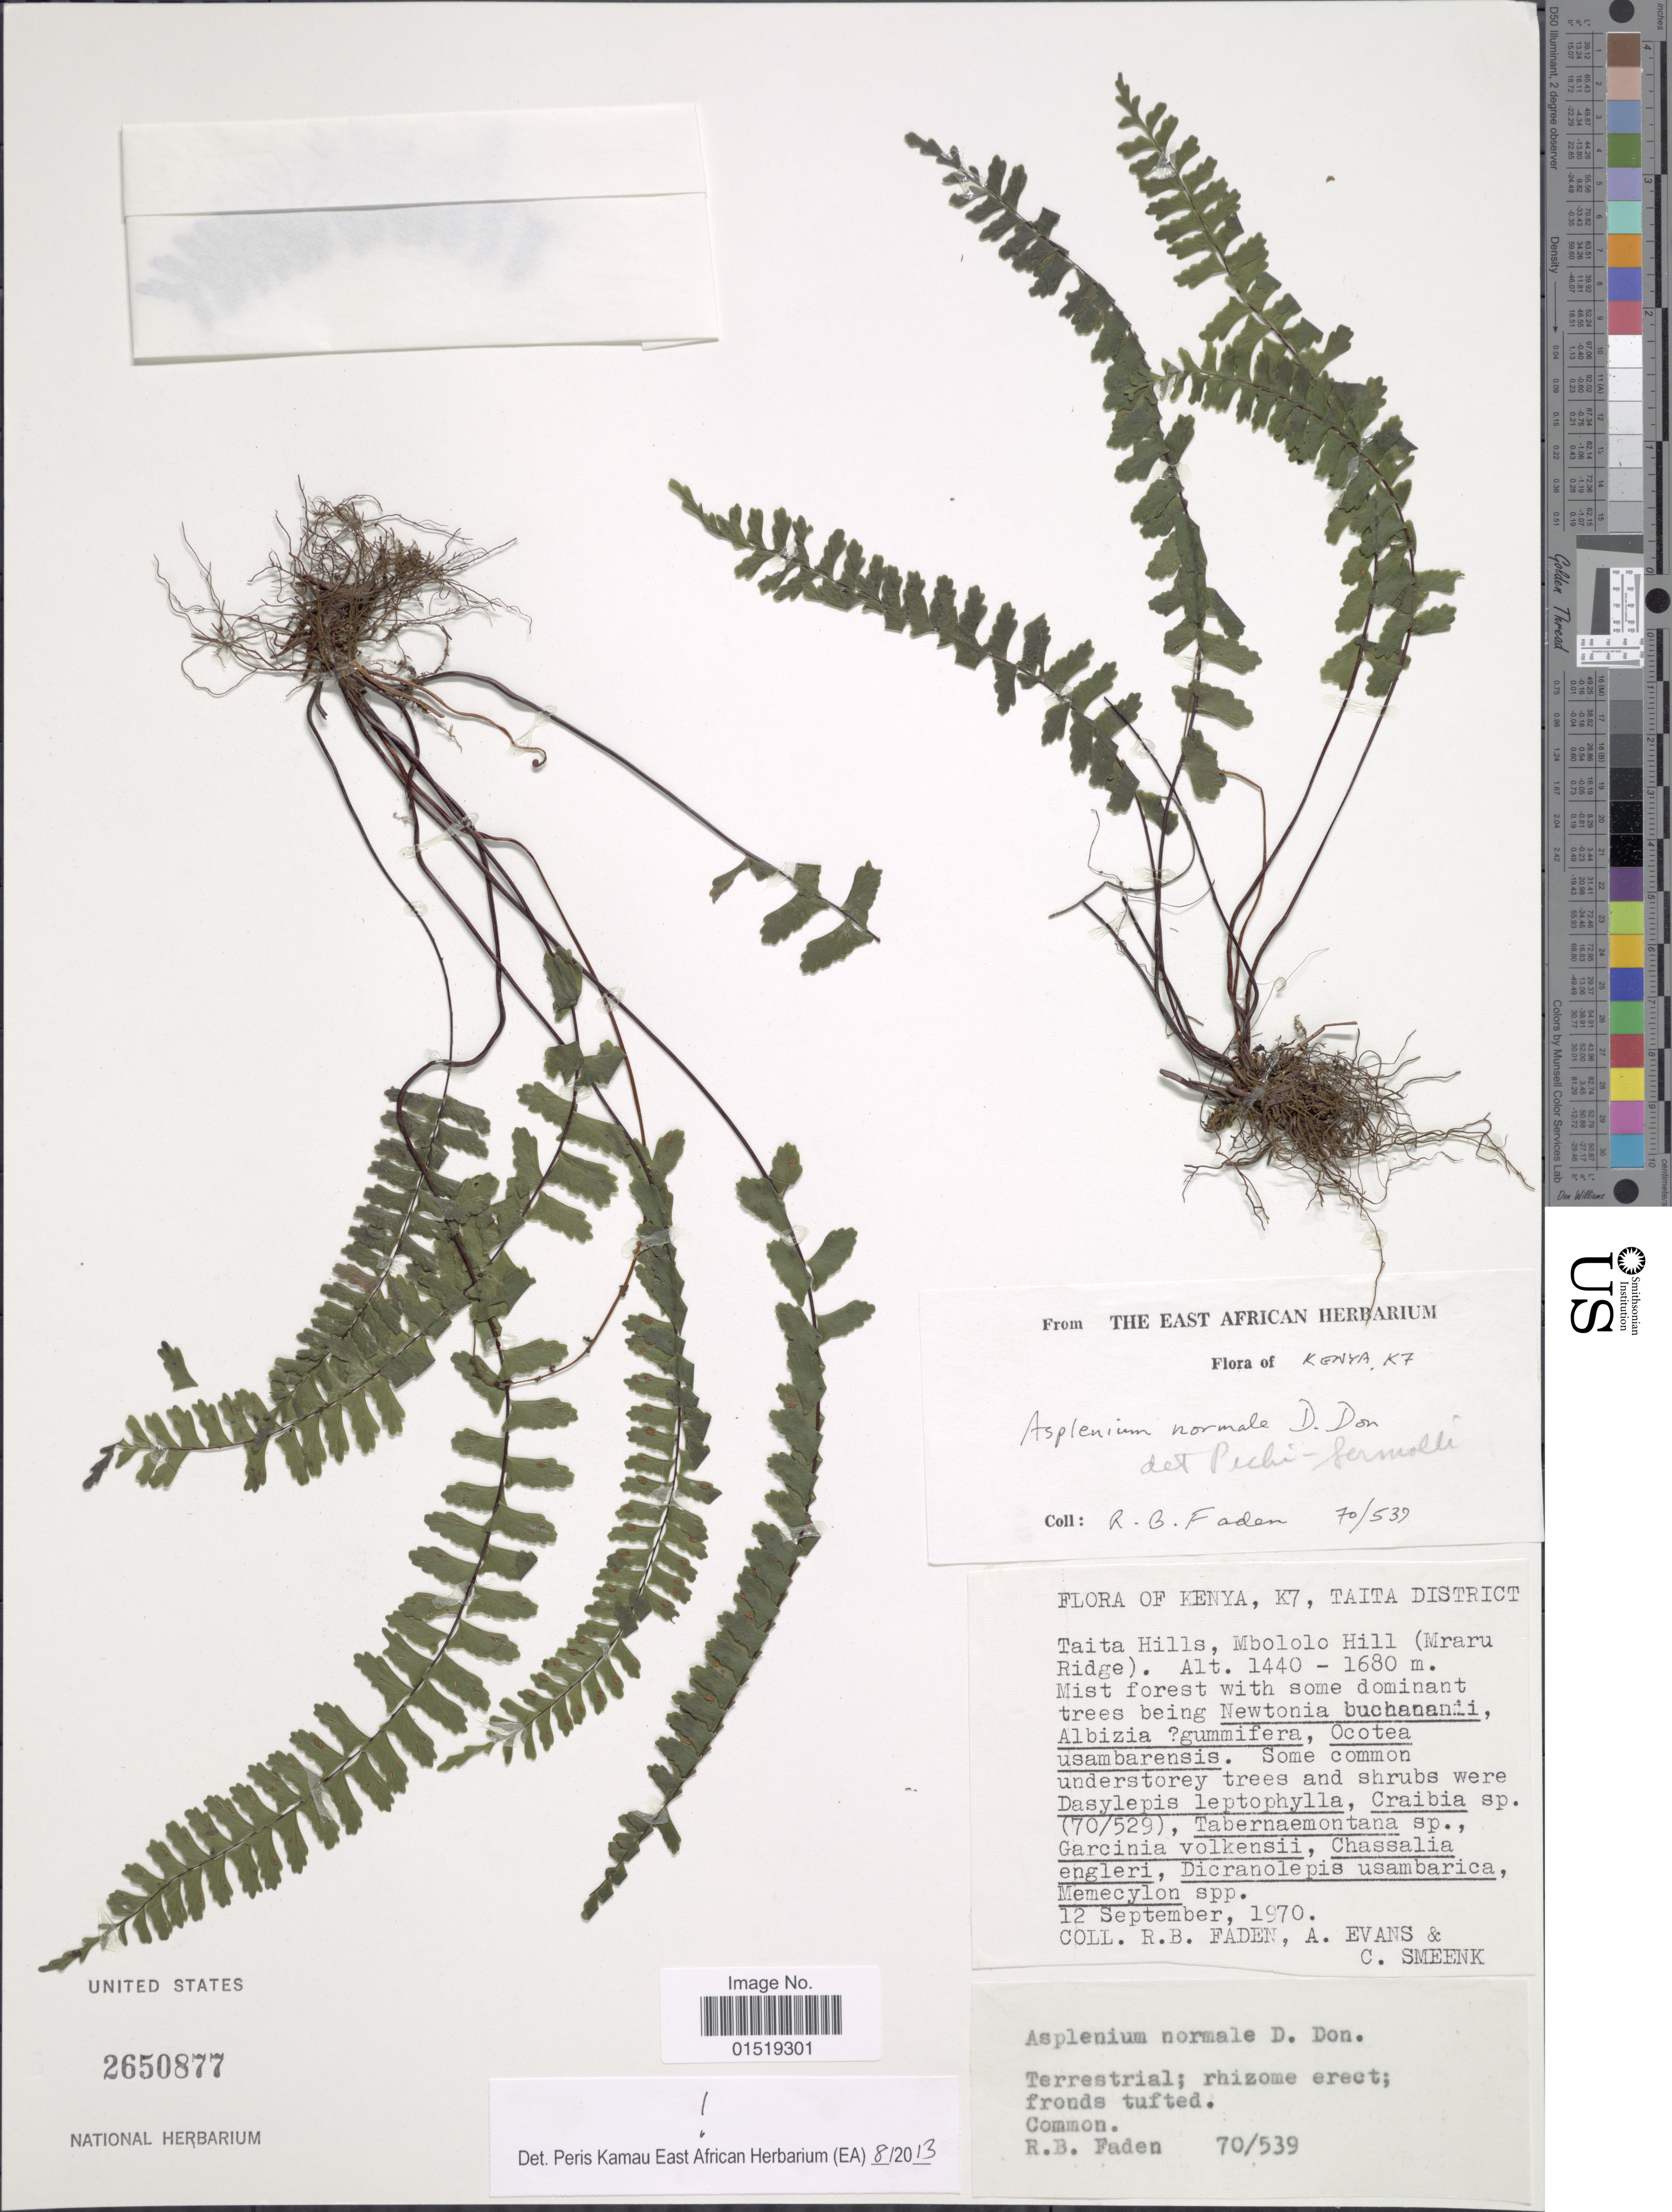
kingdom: Plantae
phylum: Tracheophyta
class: Polypodiopsida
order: Polypodiales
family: Aspleniaceae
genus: Asplenium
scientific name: Asplenium normale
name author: D. Don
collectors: R. B. Faden, A. Evans & C. Smeenk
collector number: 70/539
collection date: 1970-09-12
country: Kenya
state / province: Taita Taveta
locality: K7, Taita District. Taita Hills, Mbololo Hill (Mraru Ridge).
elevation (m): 1440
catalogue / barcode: US 2650877